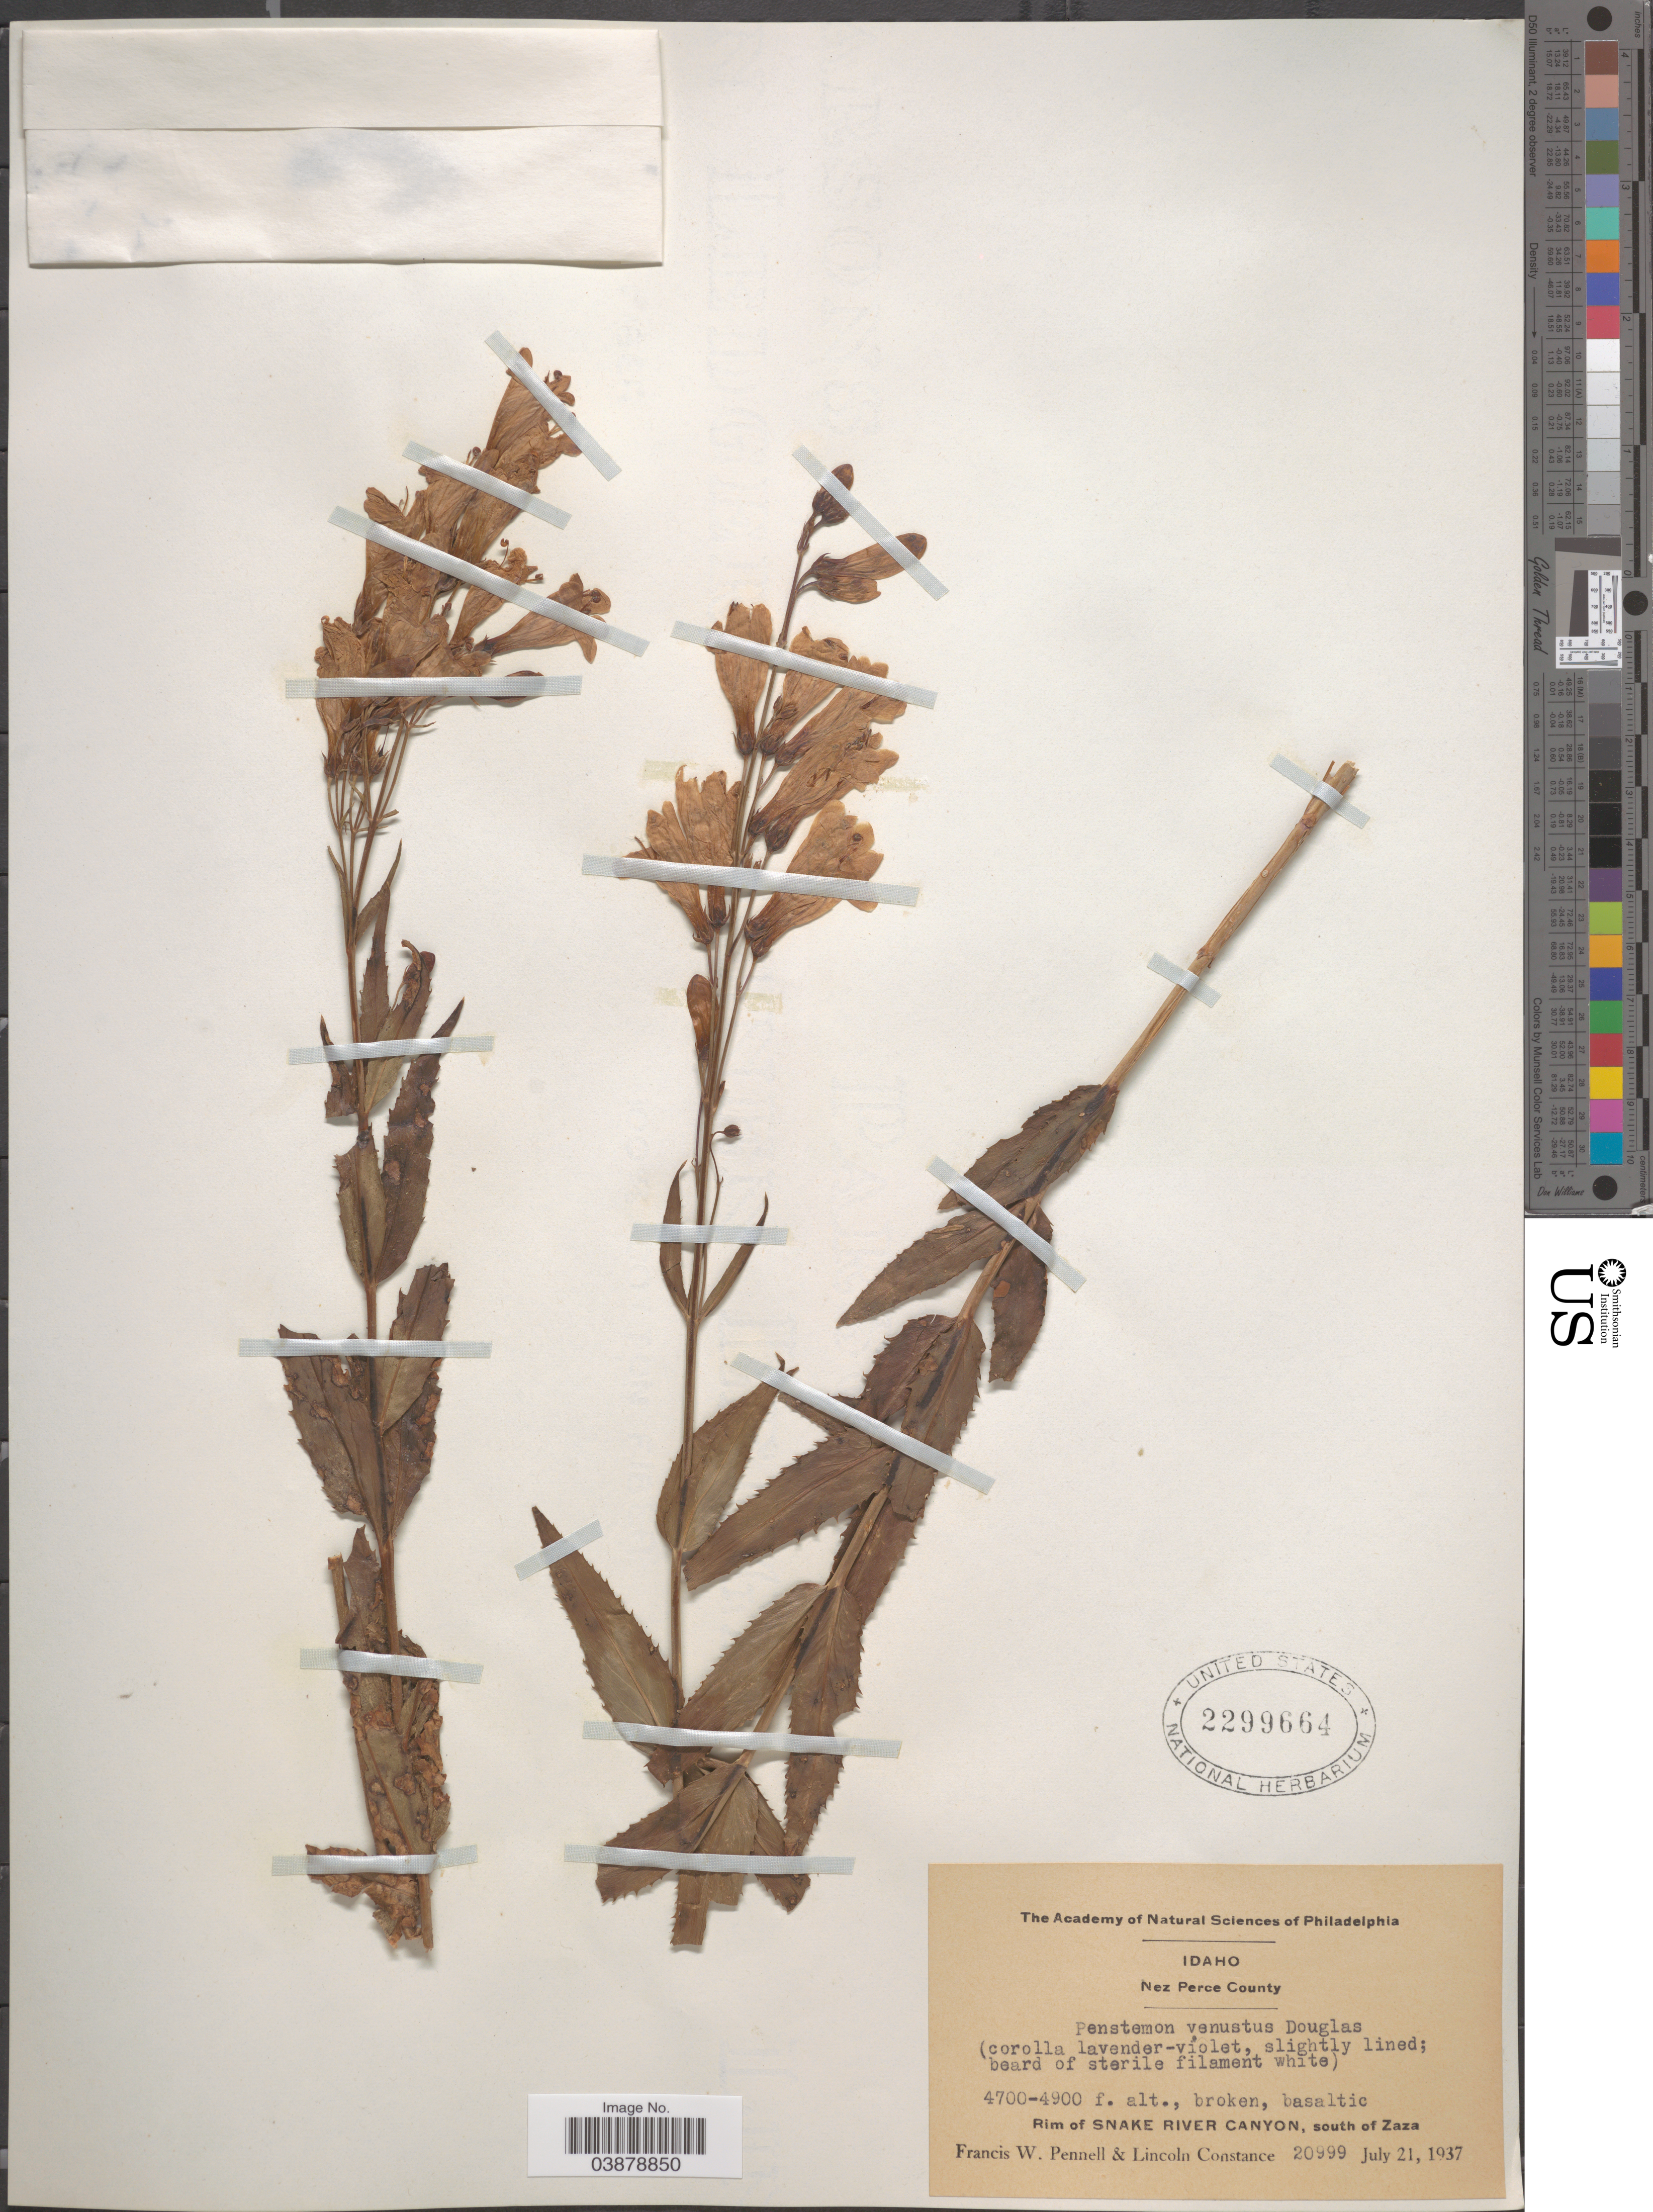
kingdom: Plantae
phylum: Tracheophyta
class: Magnoliopsida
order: Lamiales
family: Plantaginaceae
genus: Penstemon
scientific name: Penstemon venustus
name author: Douglas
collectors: F. W. Pennell & L. Constance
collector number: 20999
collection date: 1937-07-21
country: United States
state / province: Idaho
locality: Nez Perce County. Rim of Snake River Canyon, south of Zaza.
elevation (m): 1433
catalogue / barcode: US 2299664